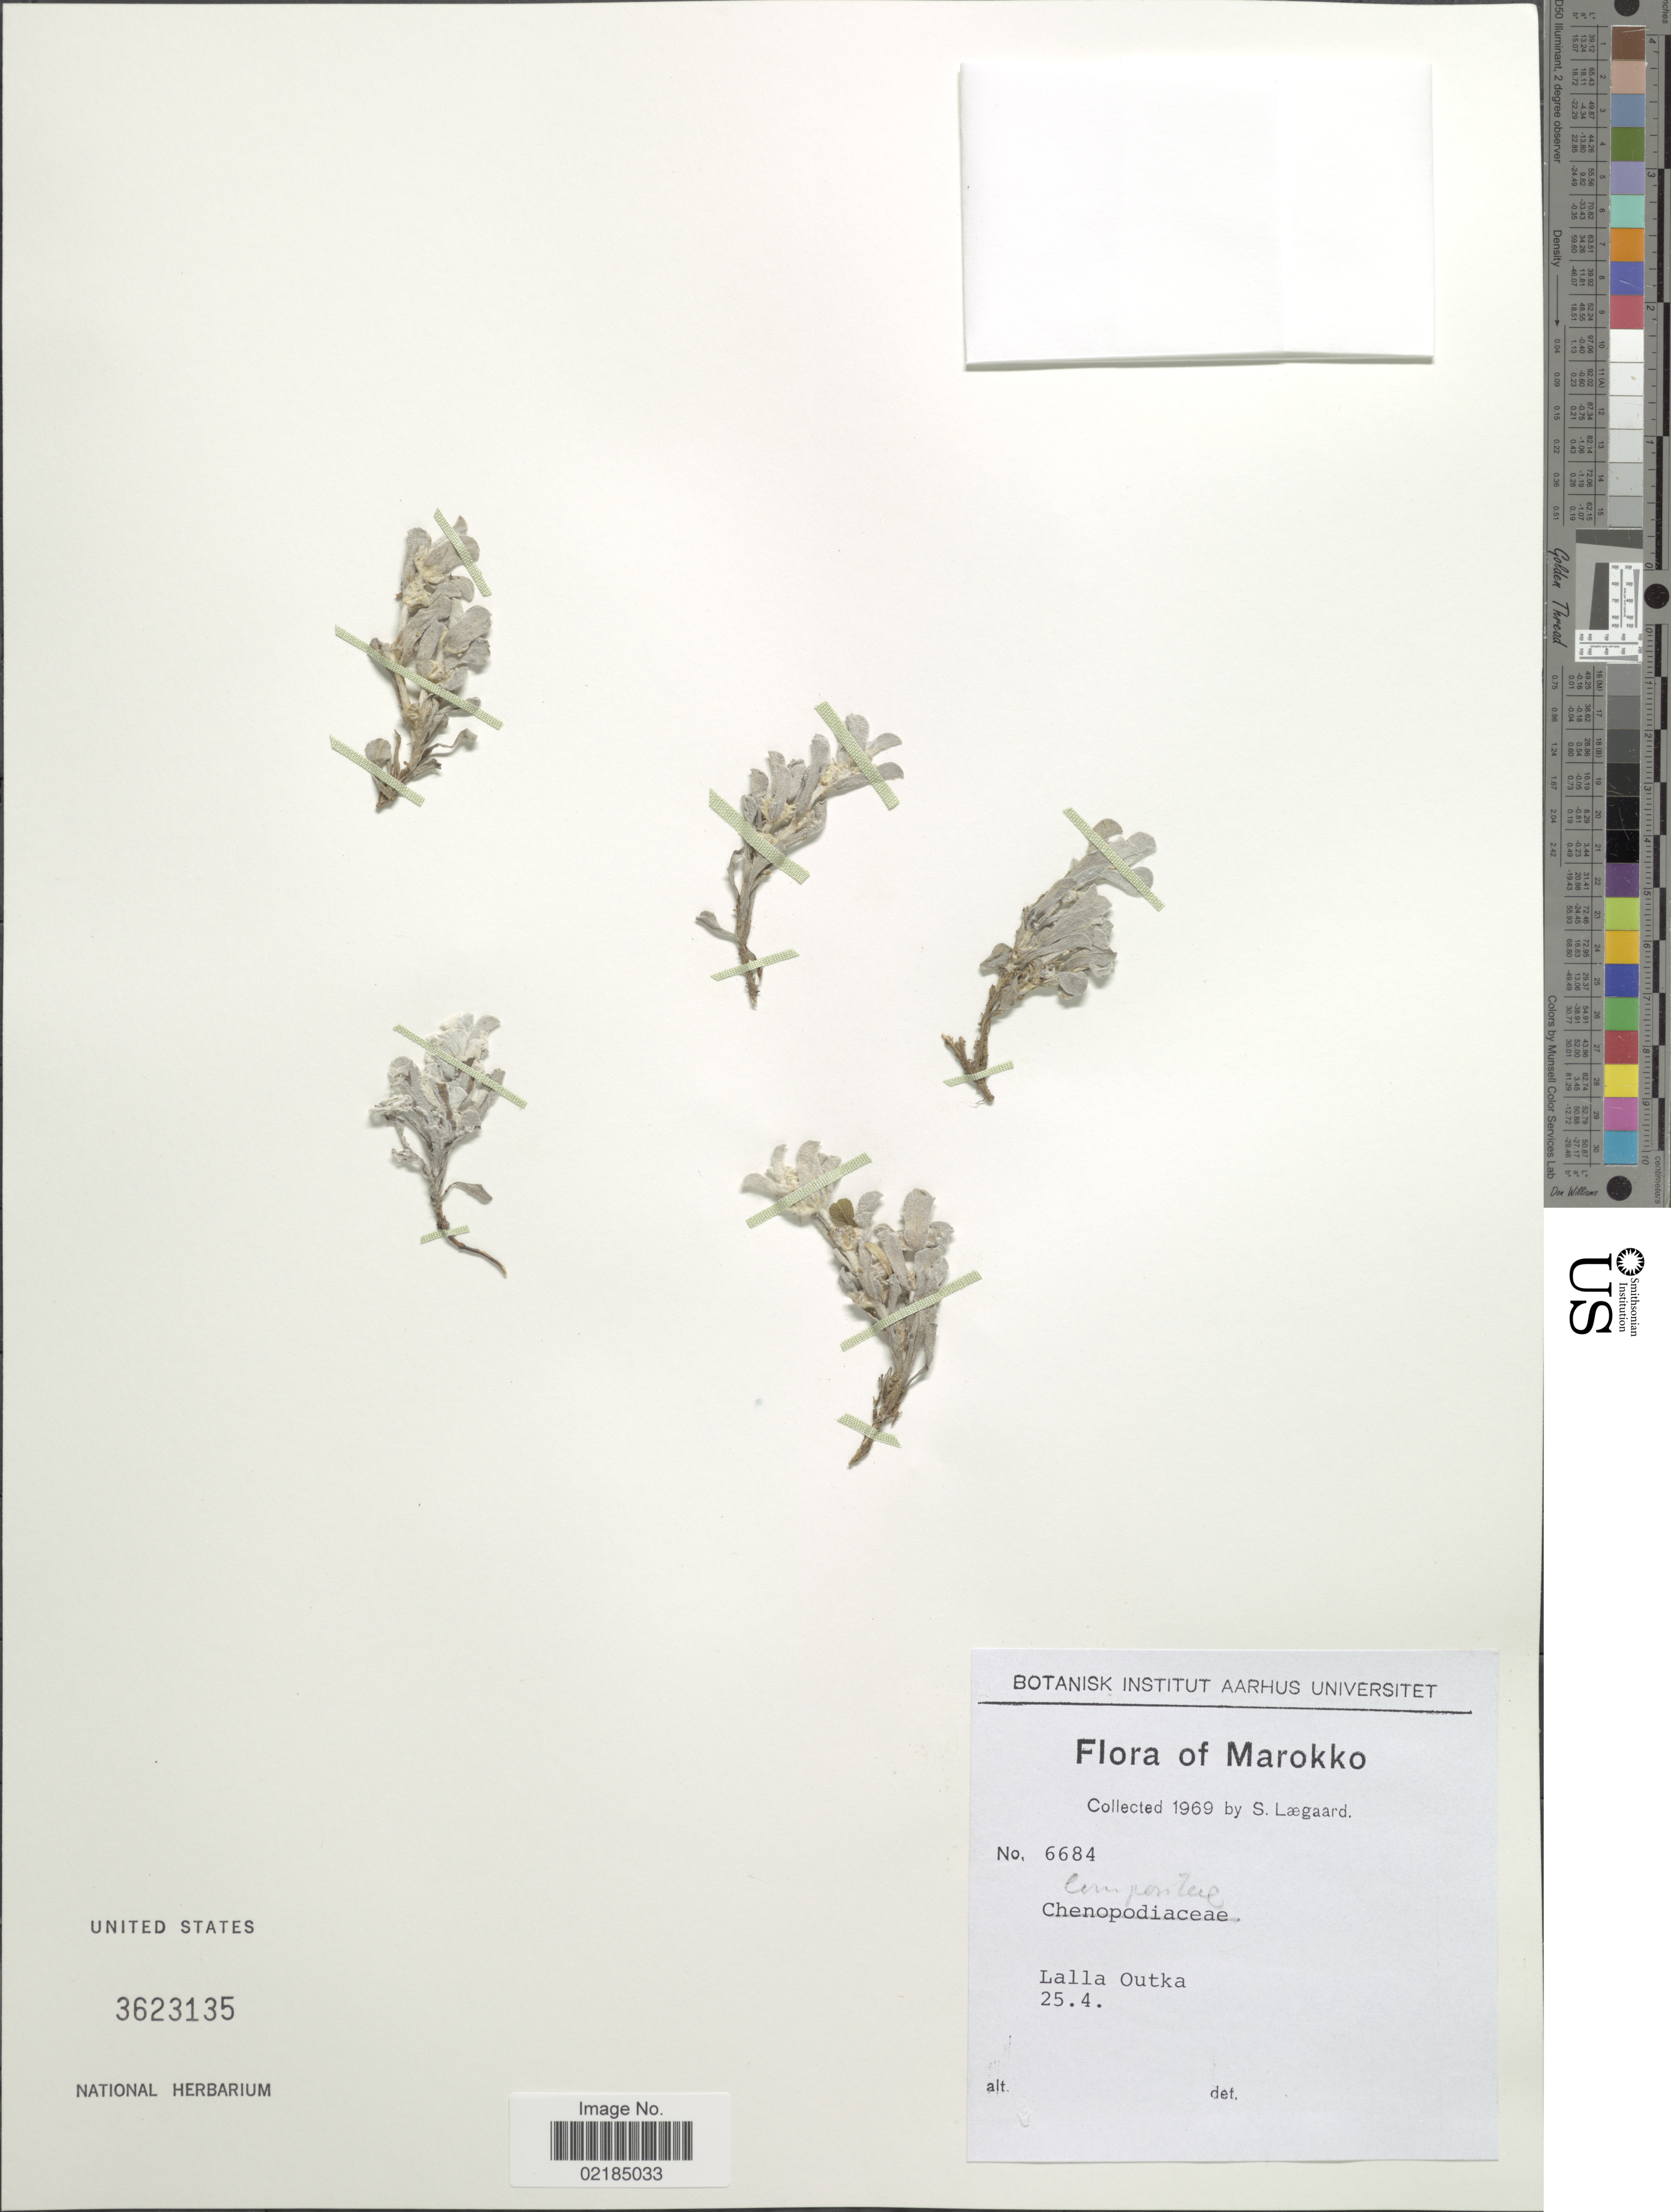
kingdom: Plantae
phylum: Tracheophyta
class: Magnoliopsida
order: Asterales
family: Asteraceae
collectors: S. Lægaard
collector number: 6684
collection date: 1969-04-25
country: Morocco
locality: Lalla Outka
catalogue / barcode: US 3623135